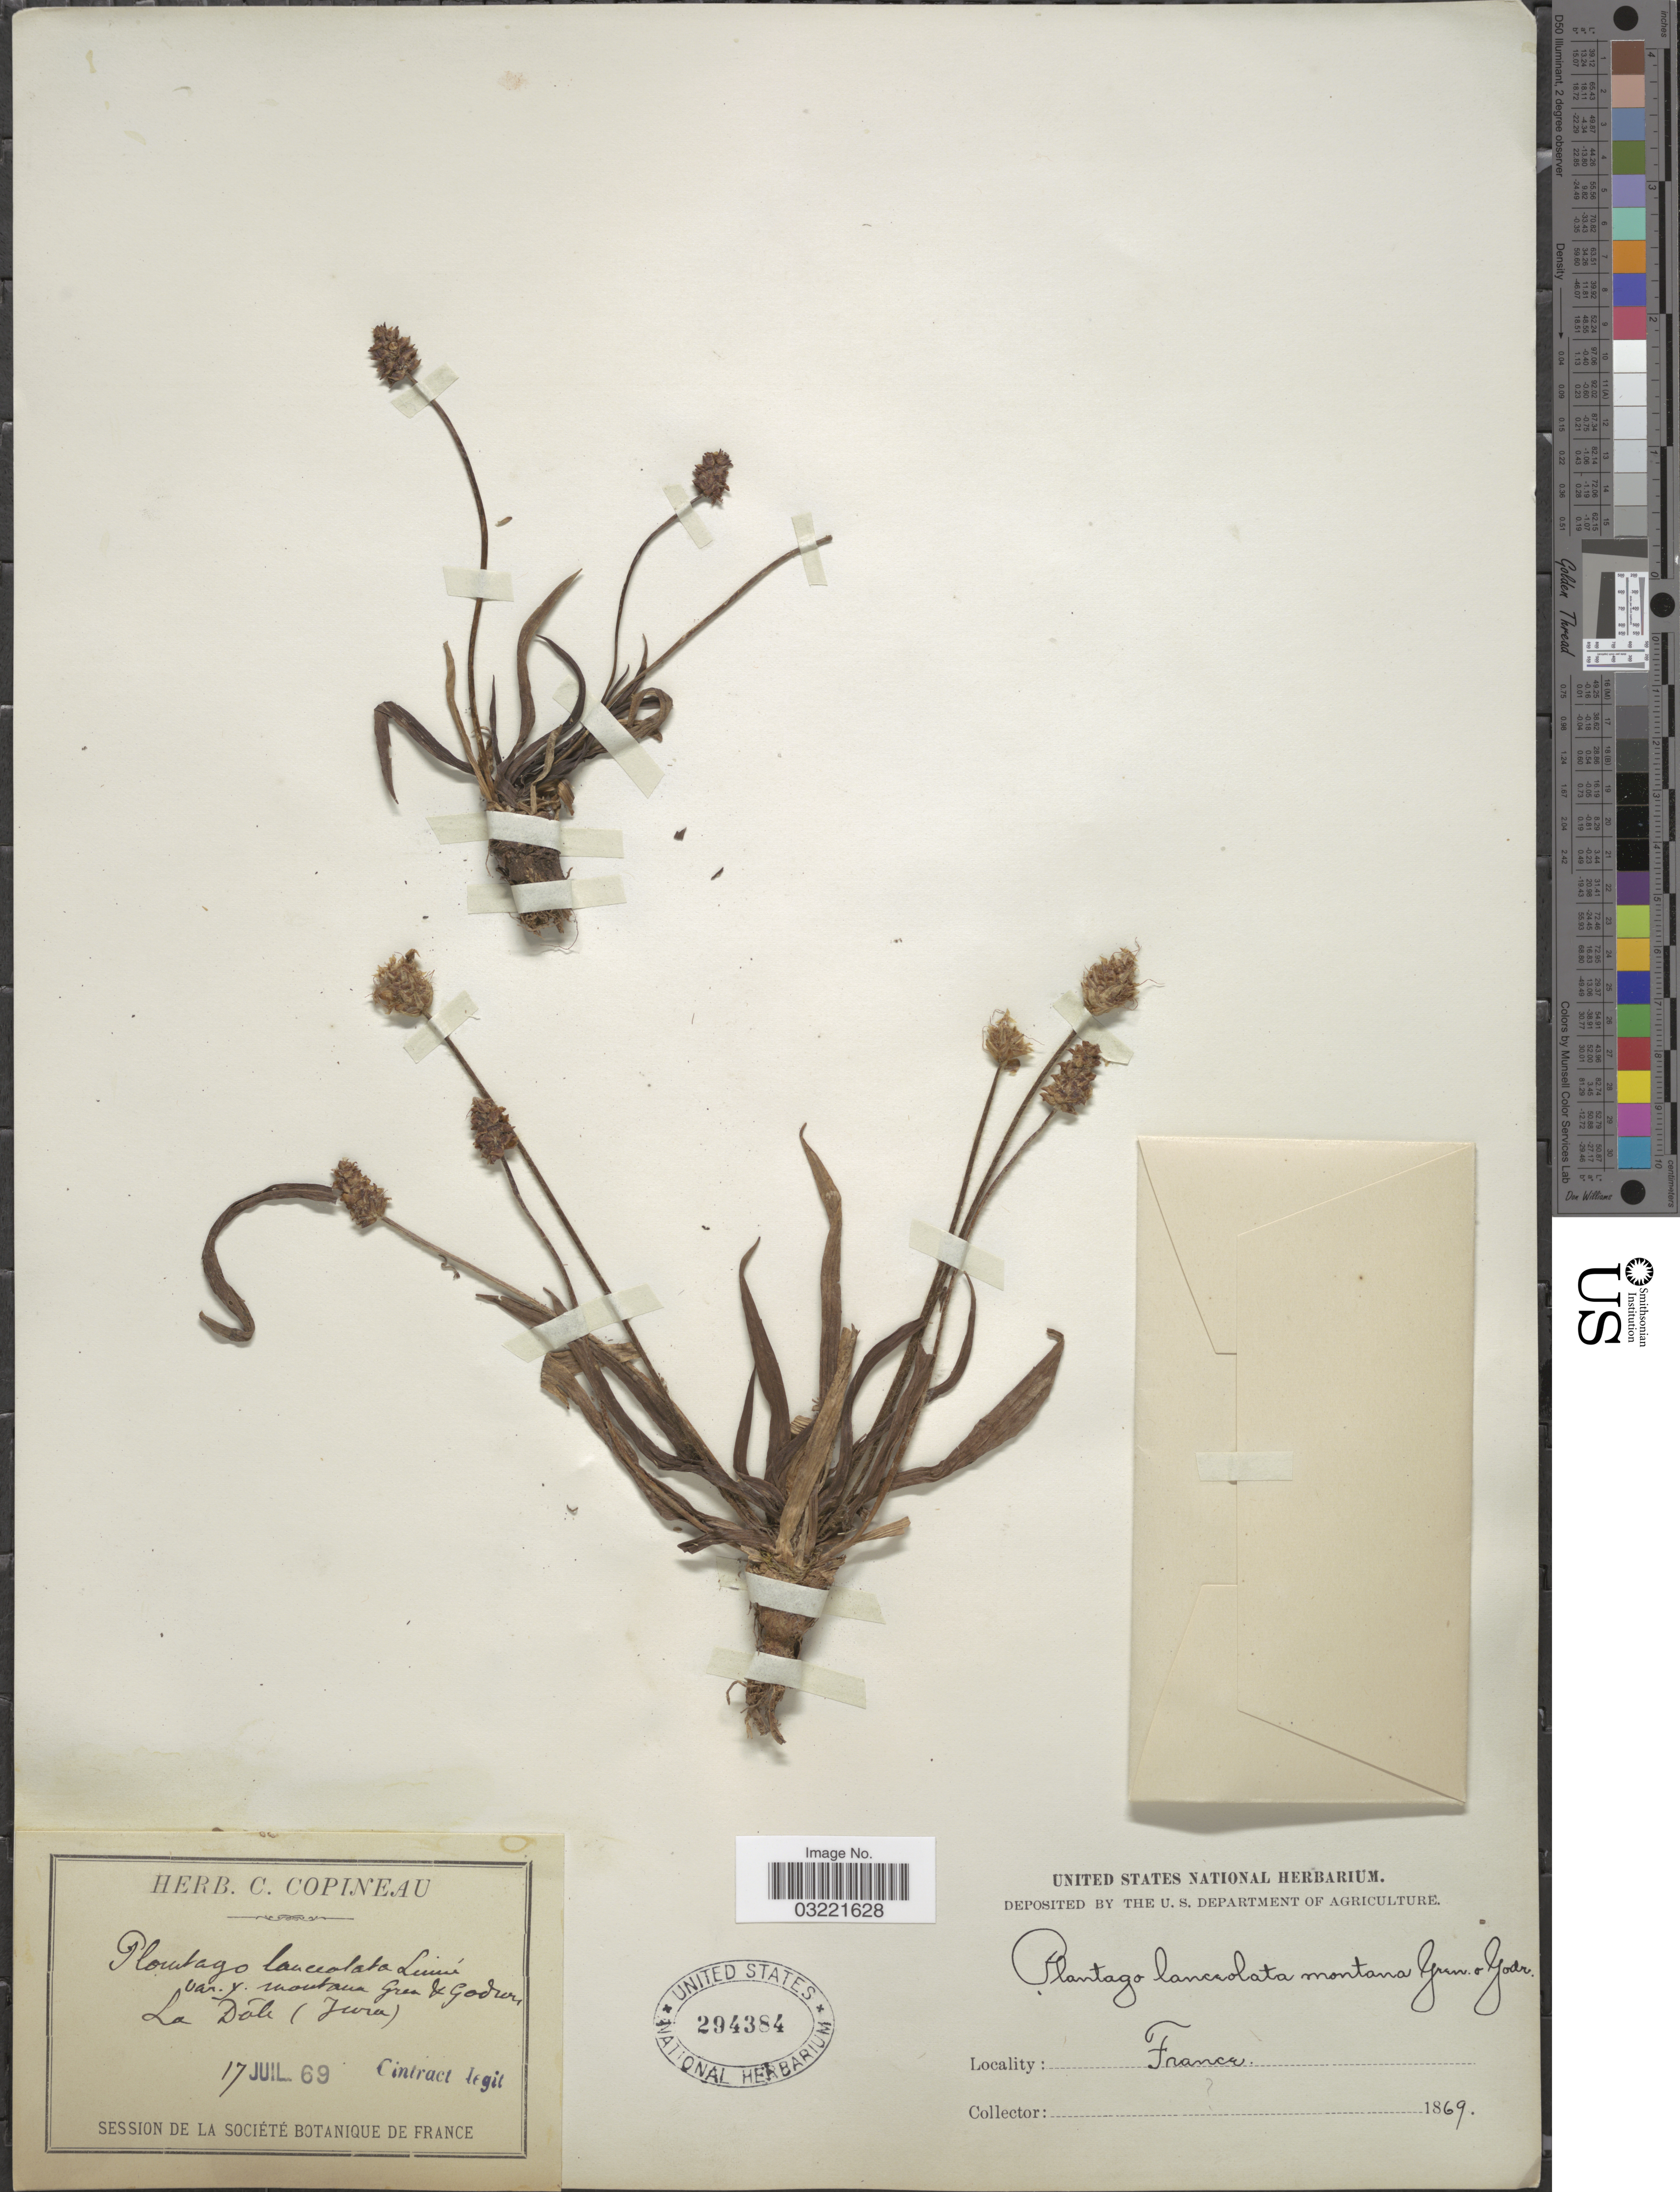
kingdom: Plantae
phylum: Tracheophyta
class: Magnoliopsida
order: Lamiales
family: Plantaginaceae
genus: Plantago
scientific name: Plantago lanceolata var. montana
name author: Godr.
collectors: Cintract, --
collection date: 1869-07-17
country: France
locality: La Dôle (Jura).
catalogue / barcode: US 294384